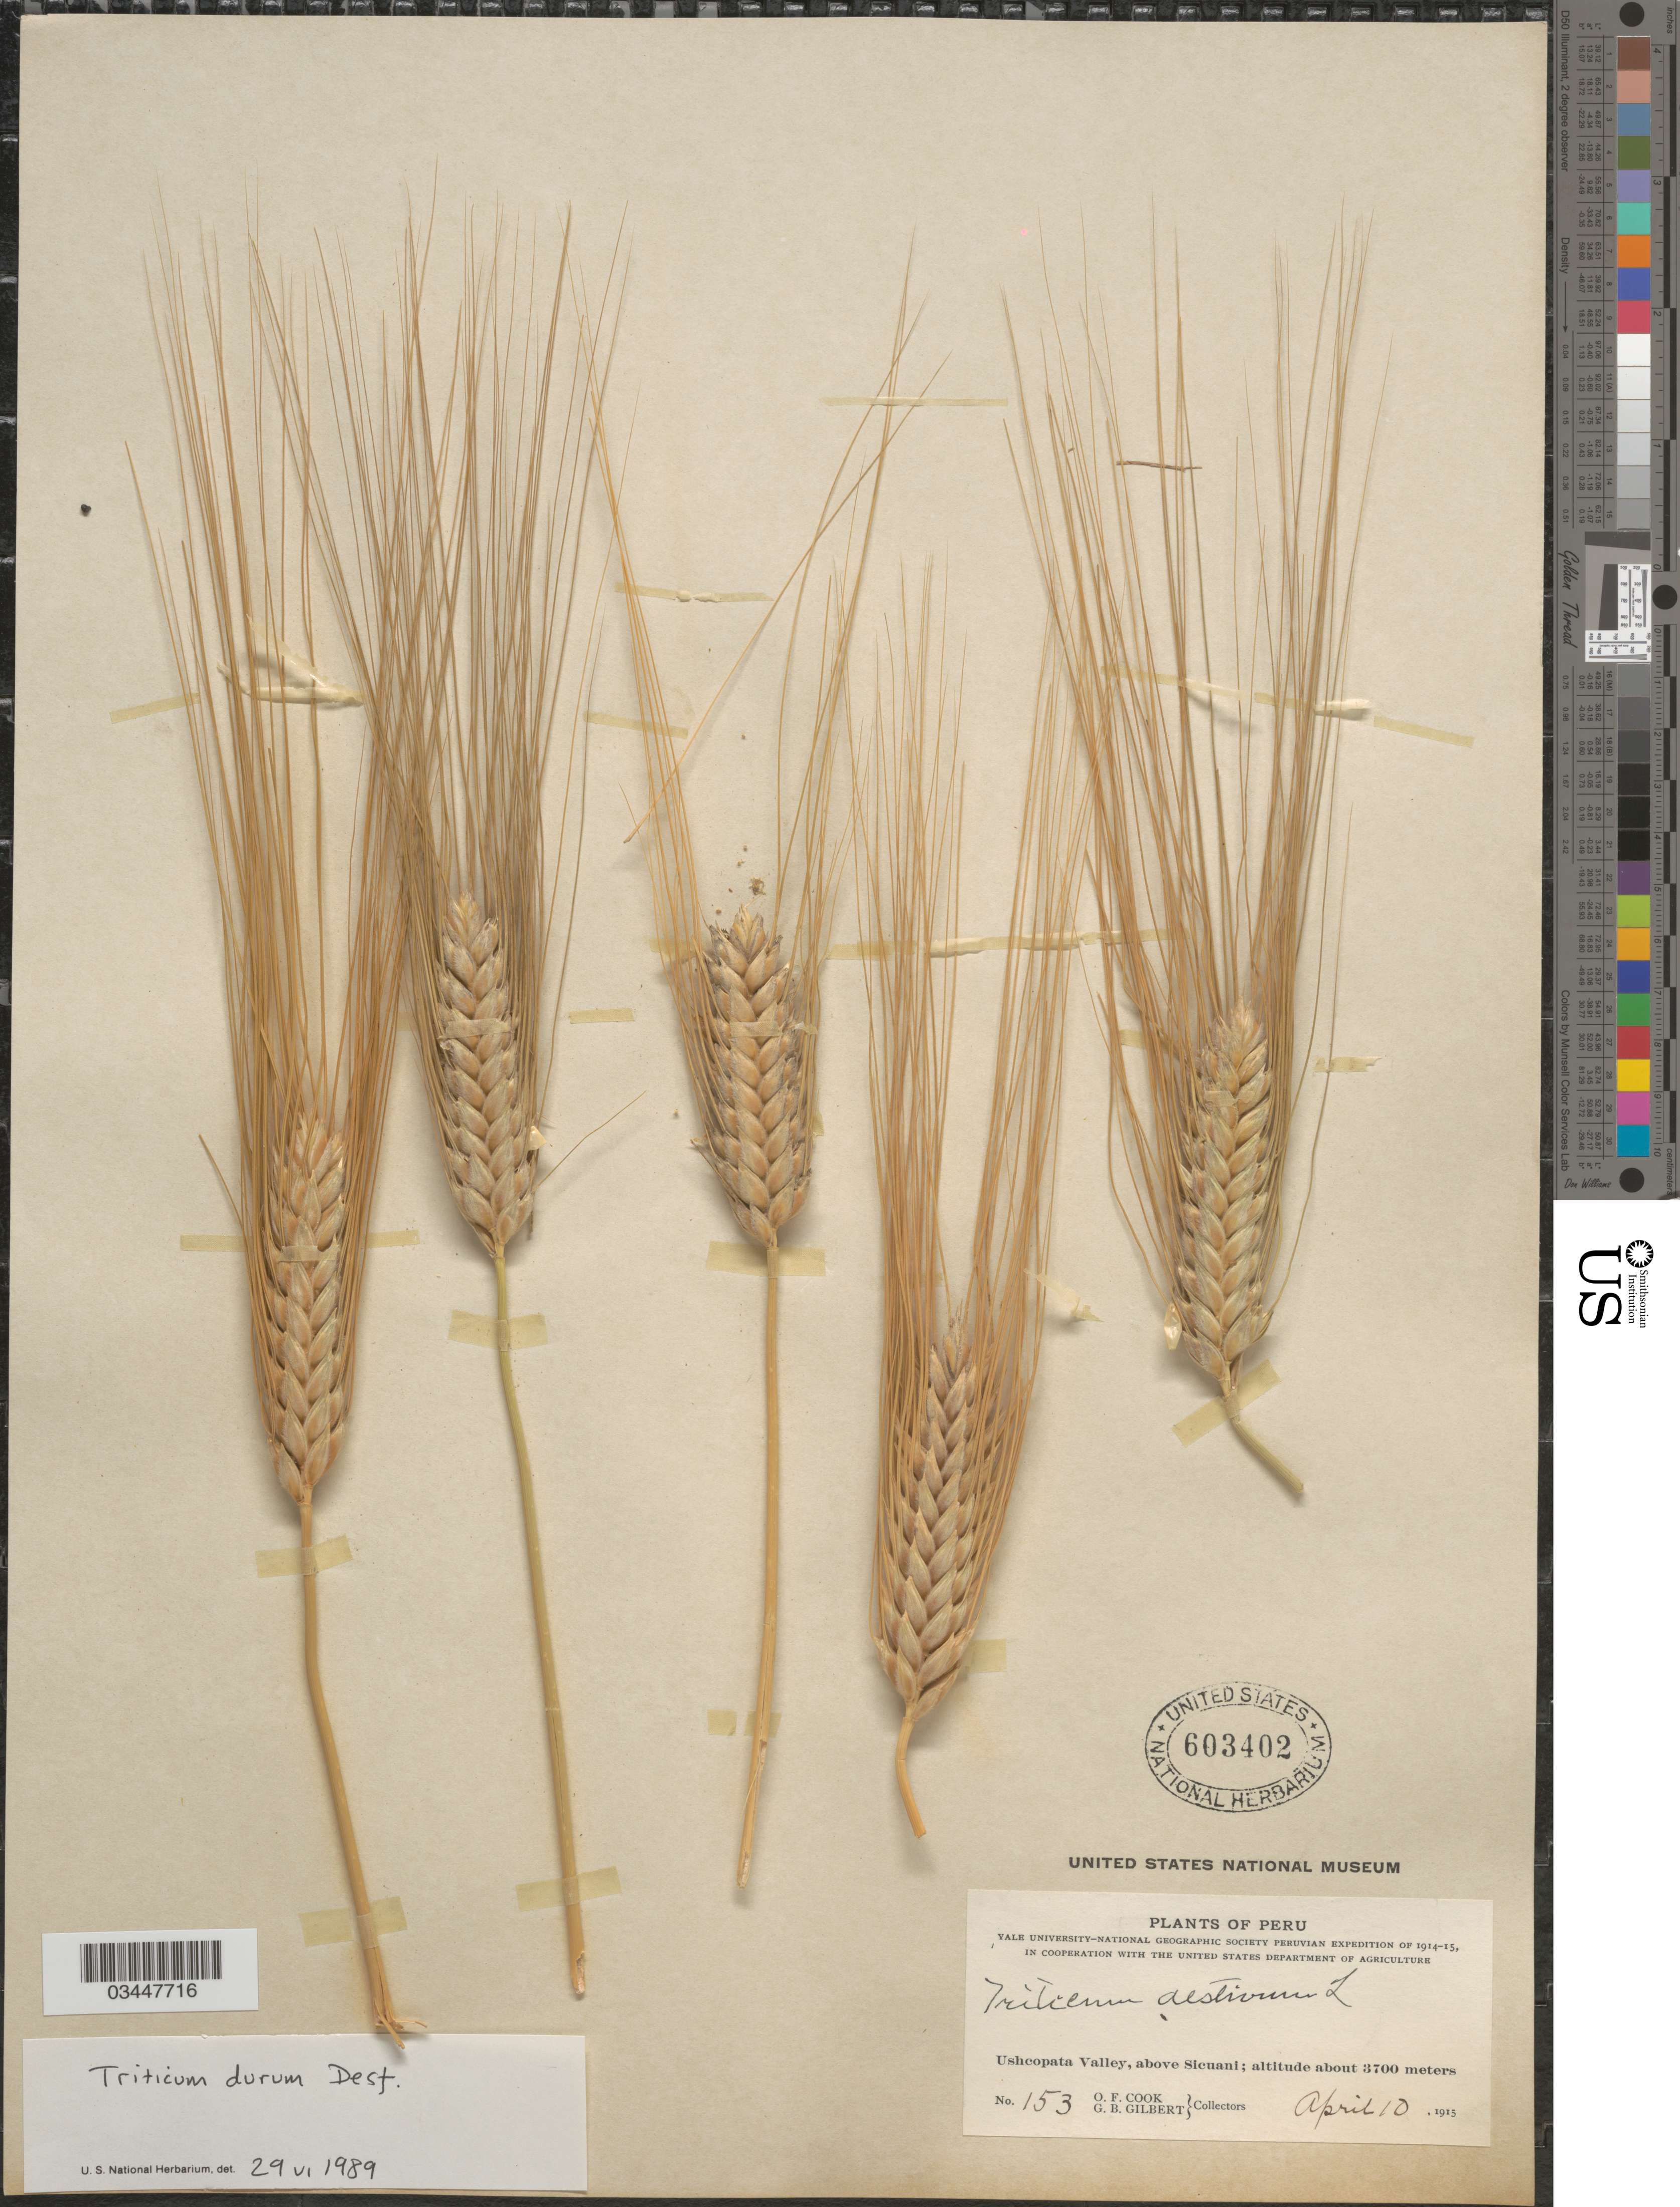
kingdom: Plantae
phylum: Tracheophyta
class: Liliopsida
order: Poales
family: Poaceae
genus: Triticum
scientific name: Triticum durum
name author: Desf.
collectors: O. F. Cook & G. B. Gilbert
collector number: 153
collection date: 1915-04-10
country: Peru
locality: Yale University-National Geographic Society Peruvian Expedition of 1914-15. Ushcopata Valley, above Sicuani.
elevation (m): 3700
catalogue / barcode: US 603402